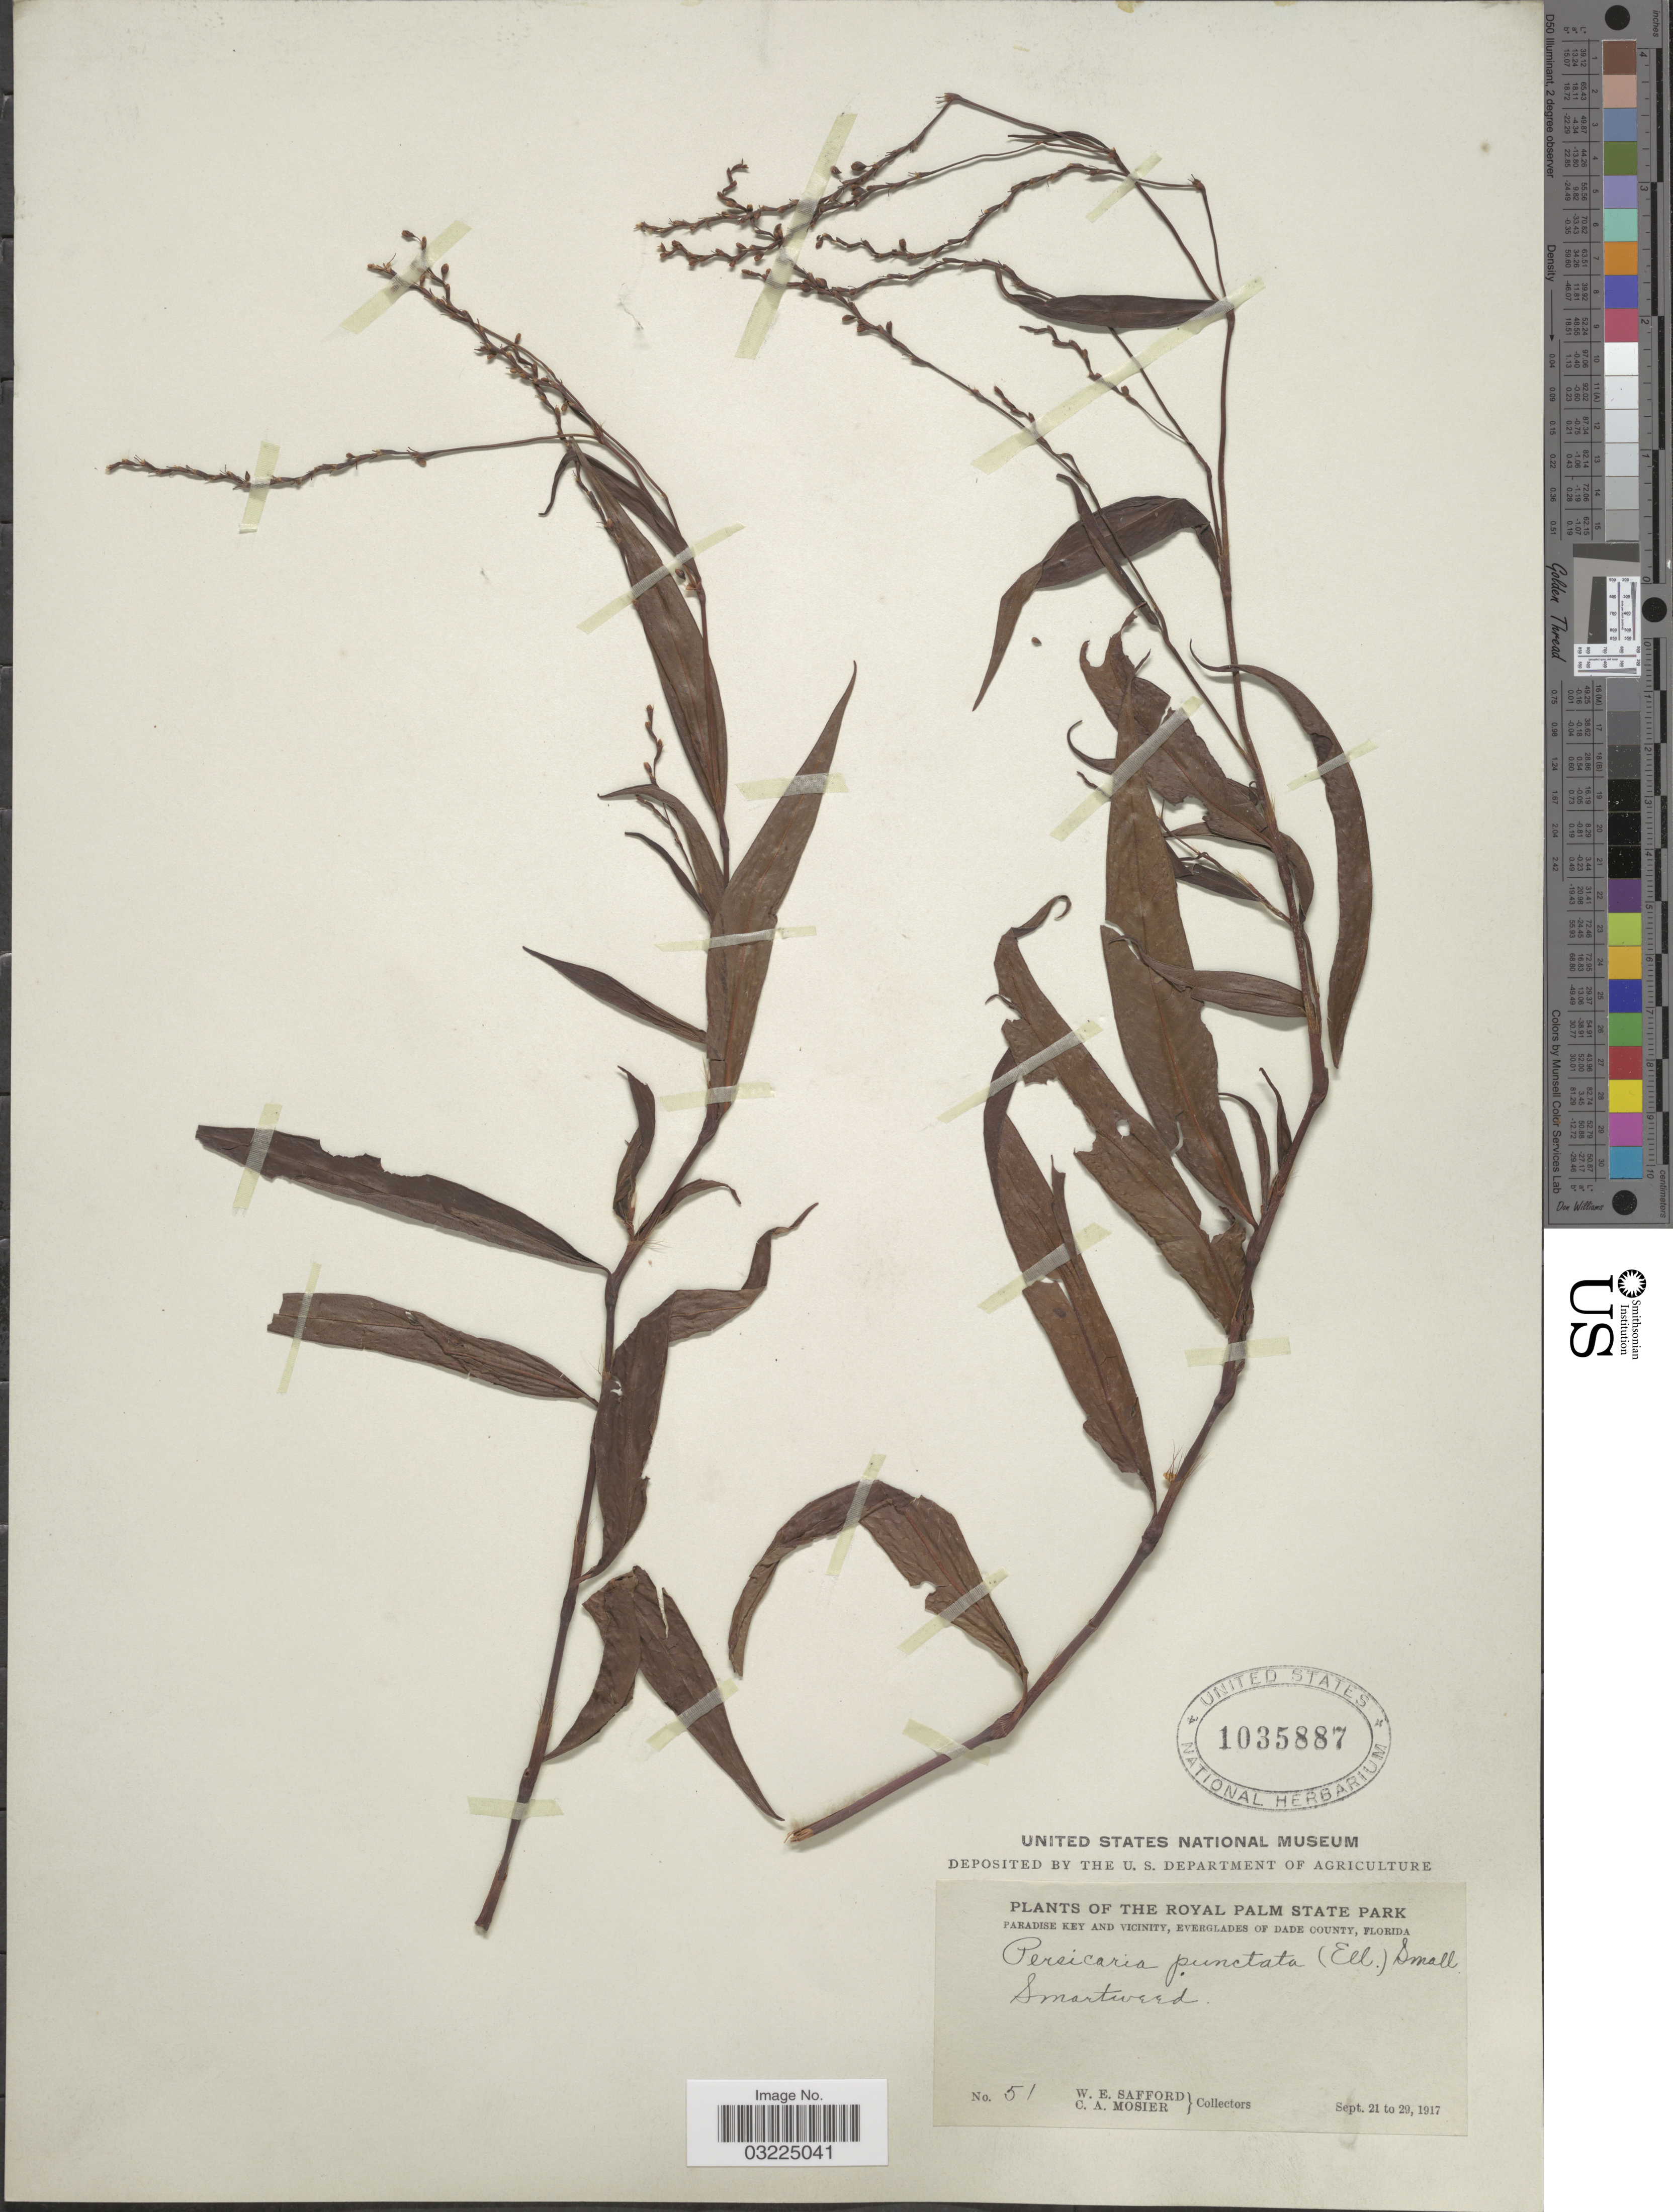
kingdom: Plantae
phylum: Tracheophyta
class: Magnoliopsida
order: Caryophyllales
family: Polygonaceae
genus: Persicaria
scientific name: Persicaria punctata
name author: (Elliott) Small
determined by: Atha, D. E.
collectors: W. E. Safford & C. A. Mosier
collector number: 51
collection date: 1917-09-21/1917-09-29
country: United States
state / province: Florida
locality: The Royal Palm State Park, Paradise Key and vicinity, Everglades of Dade County.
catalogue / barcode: US 1035887